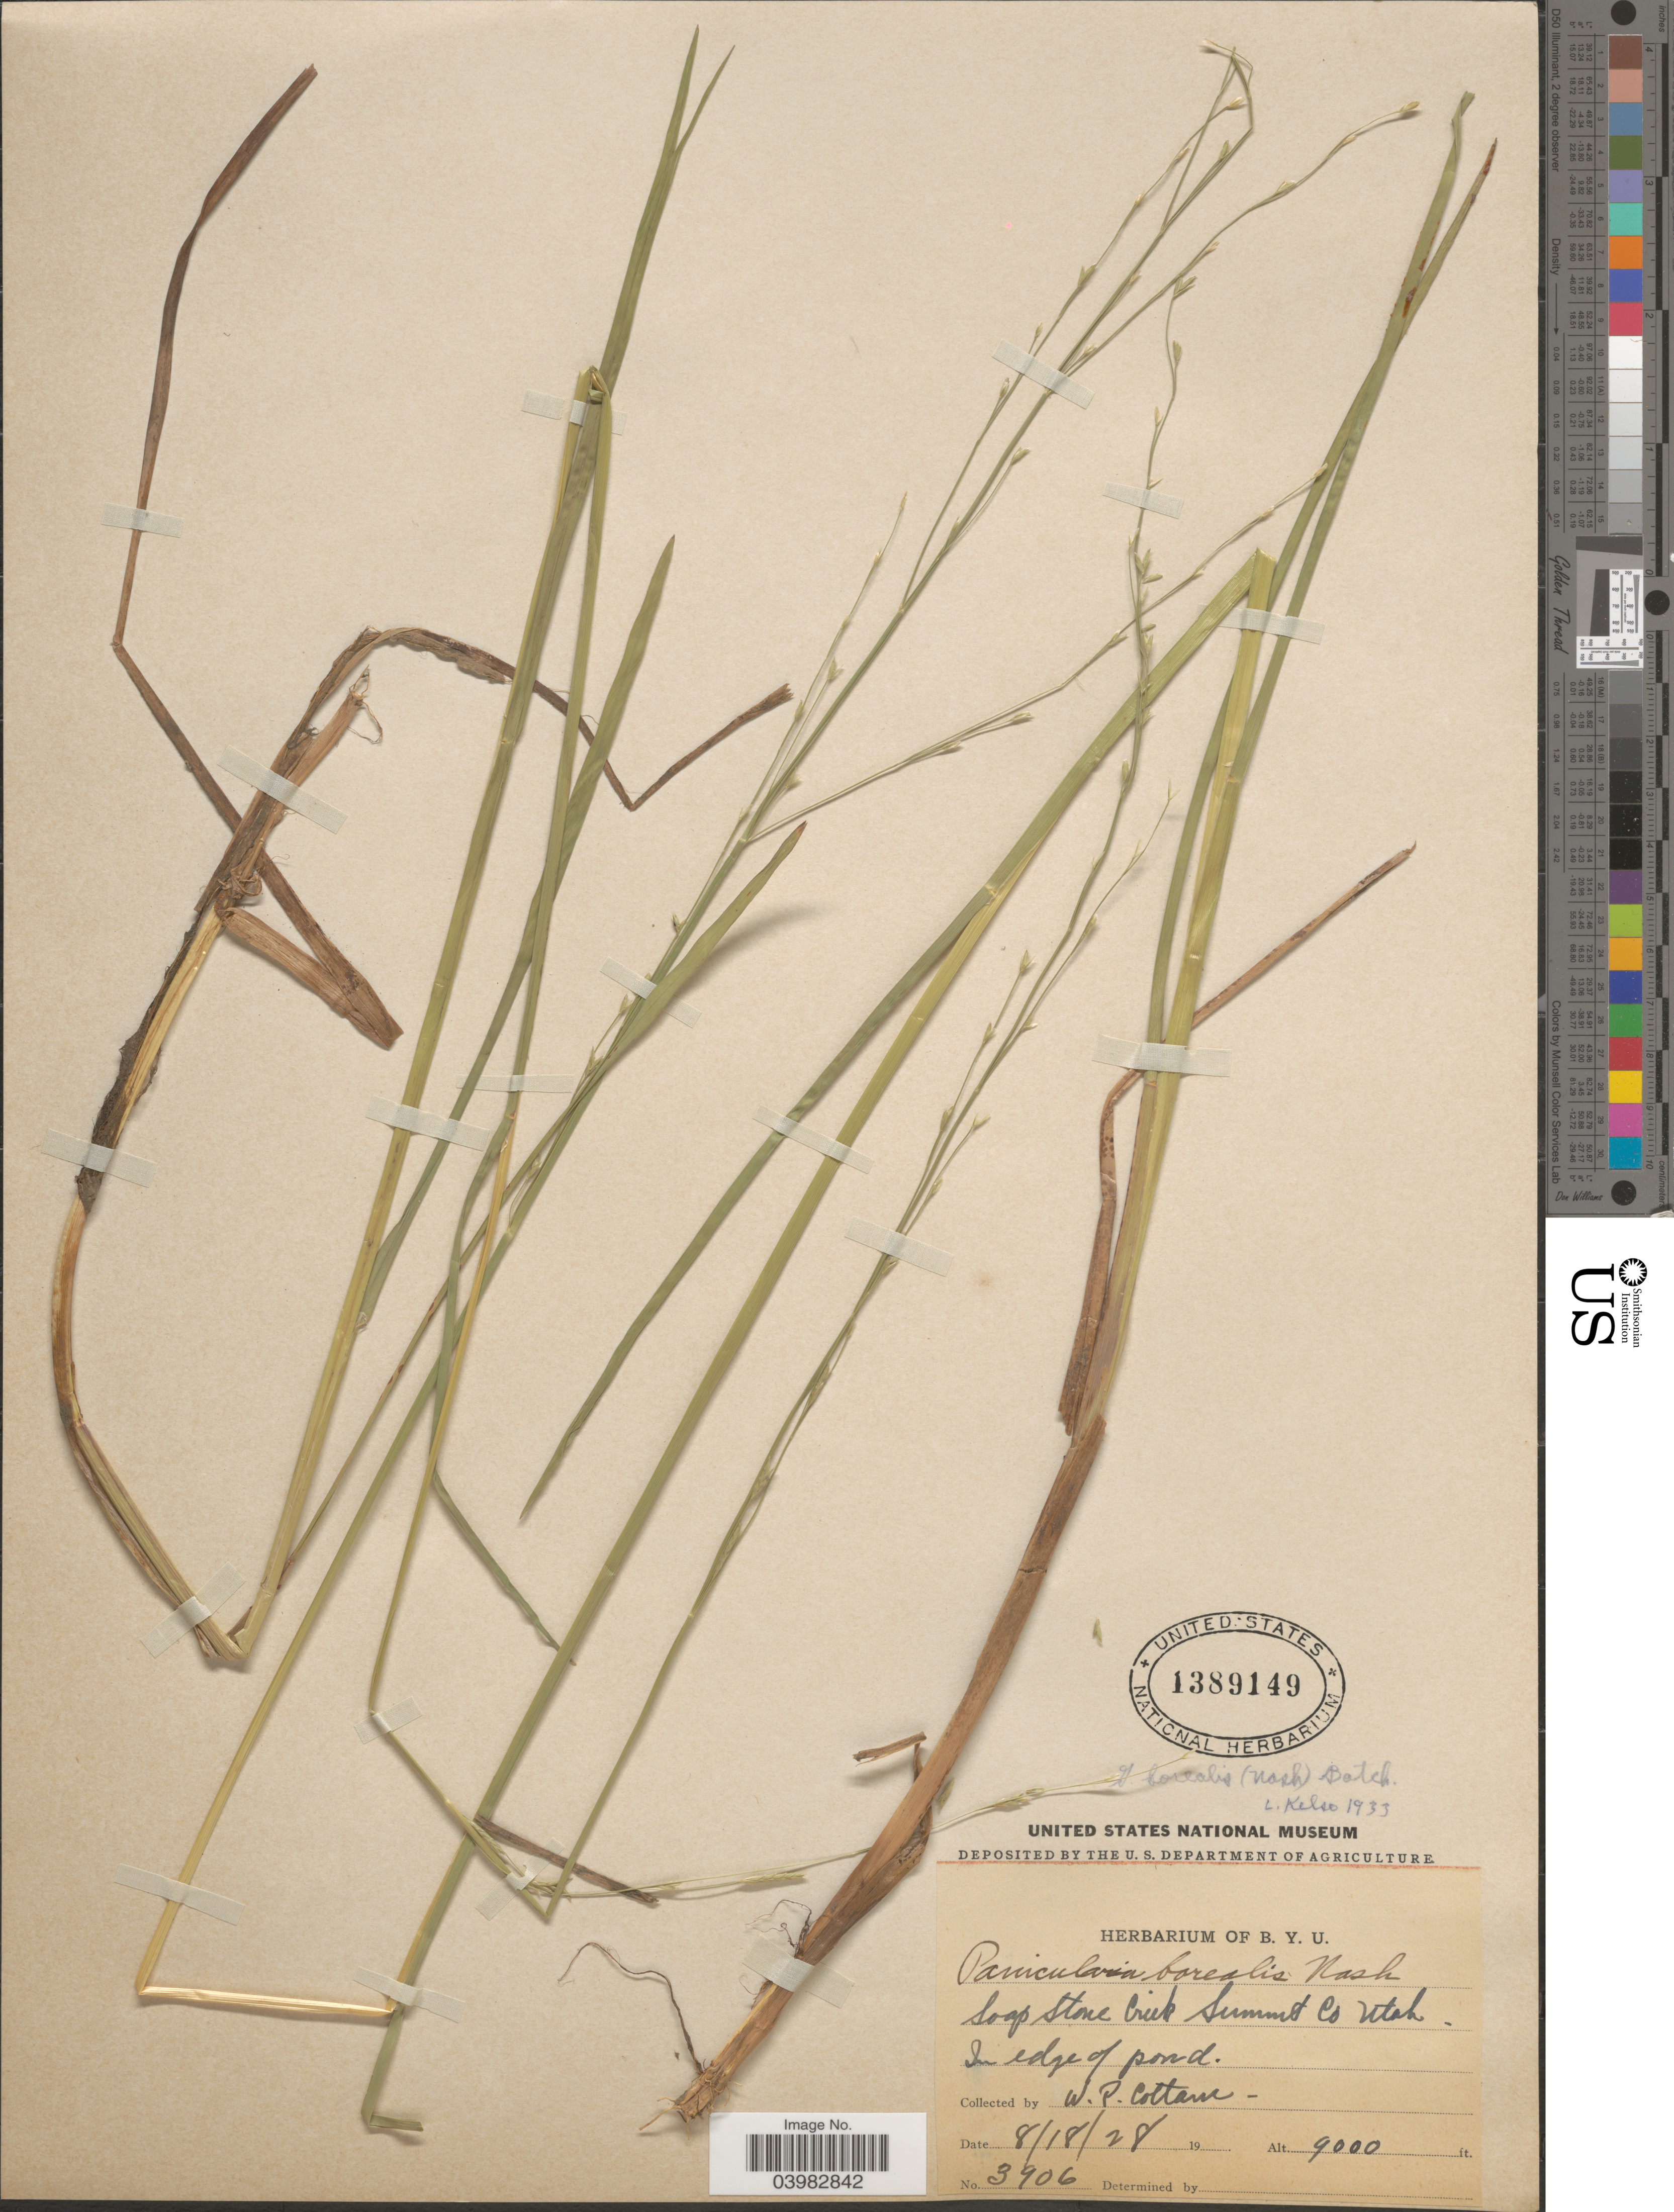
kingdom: Plantae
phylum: Tracheophyta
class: Liliopsida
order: Poales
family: Poaceae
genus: Glyceria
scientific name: Glyceria borealis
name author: (Nash) Batchelder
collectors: W. Cottam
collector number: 3906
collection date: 1928-08-18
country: United States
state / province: Utah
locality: Soap Stone Creek Summit Co.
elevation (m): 2743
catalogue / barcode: US 1389149